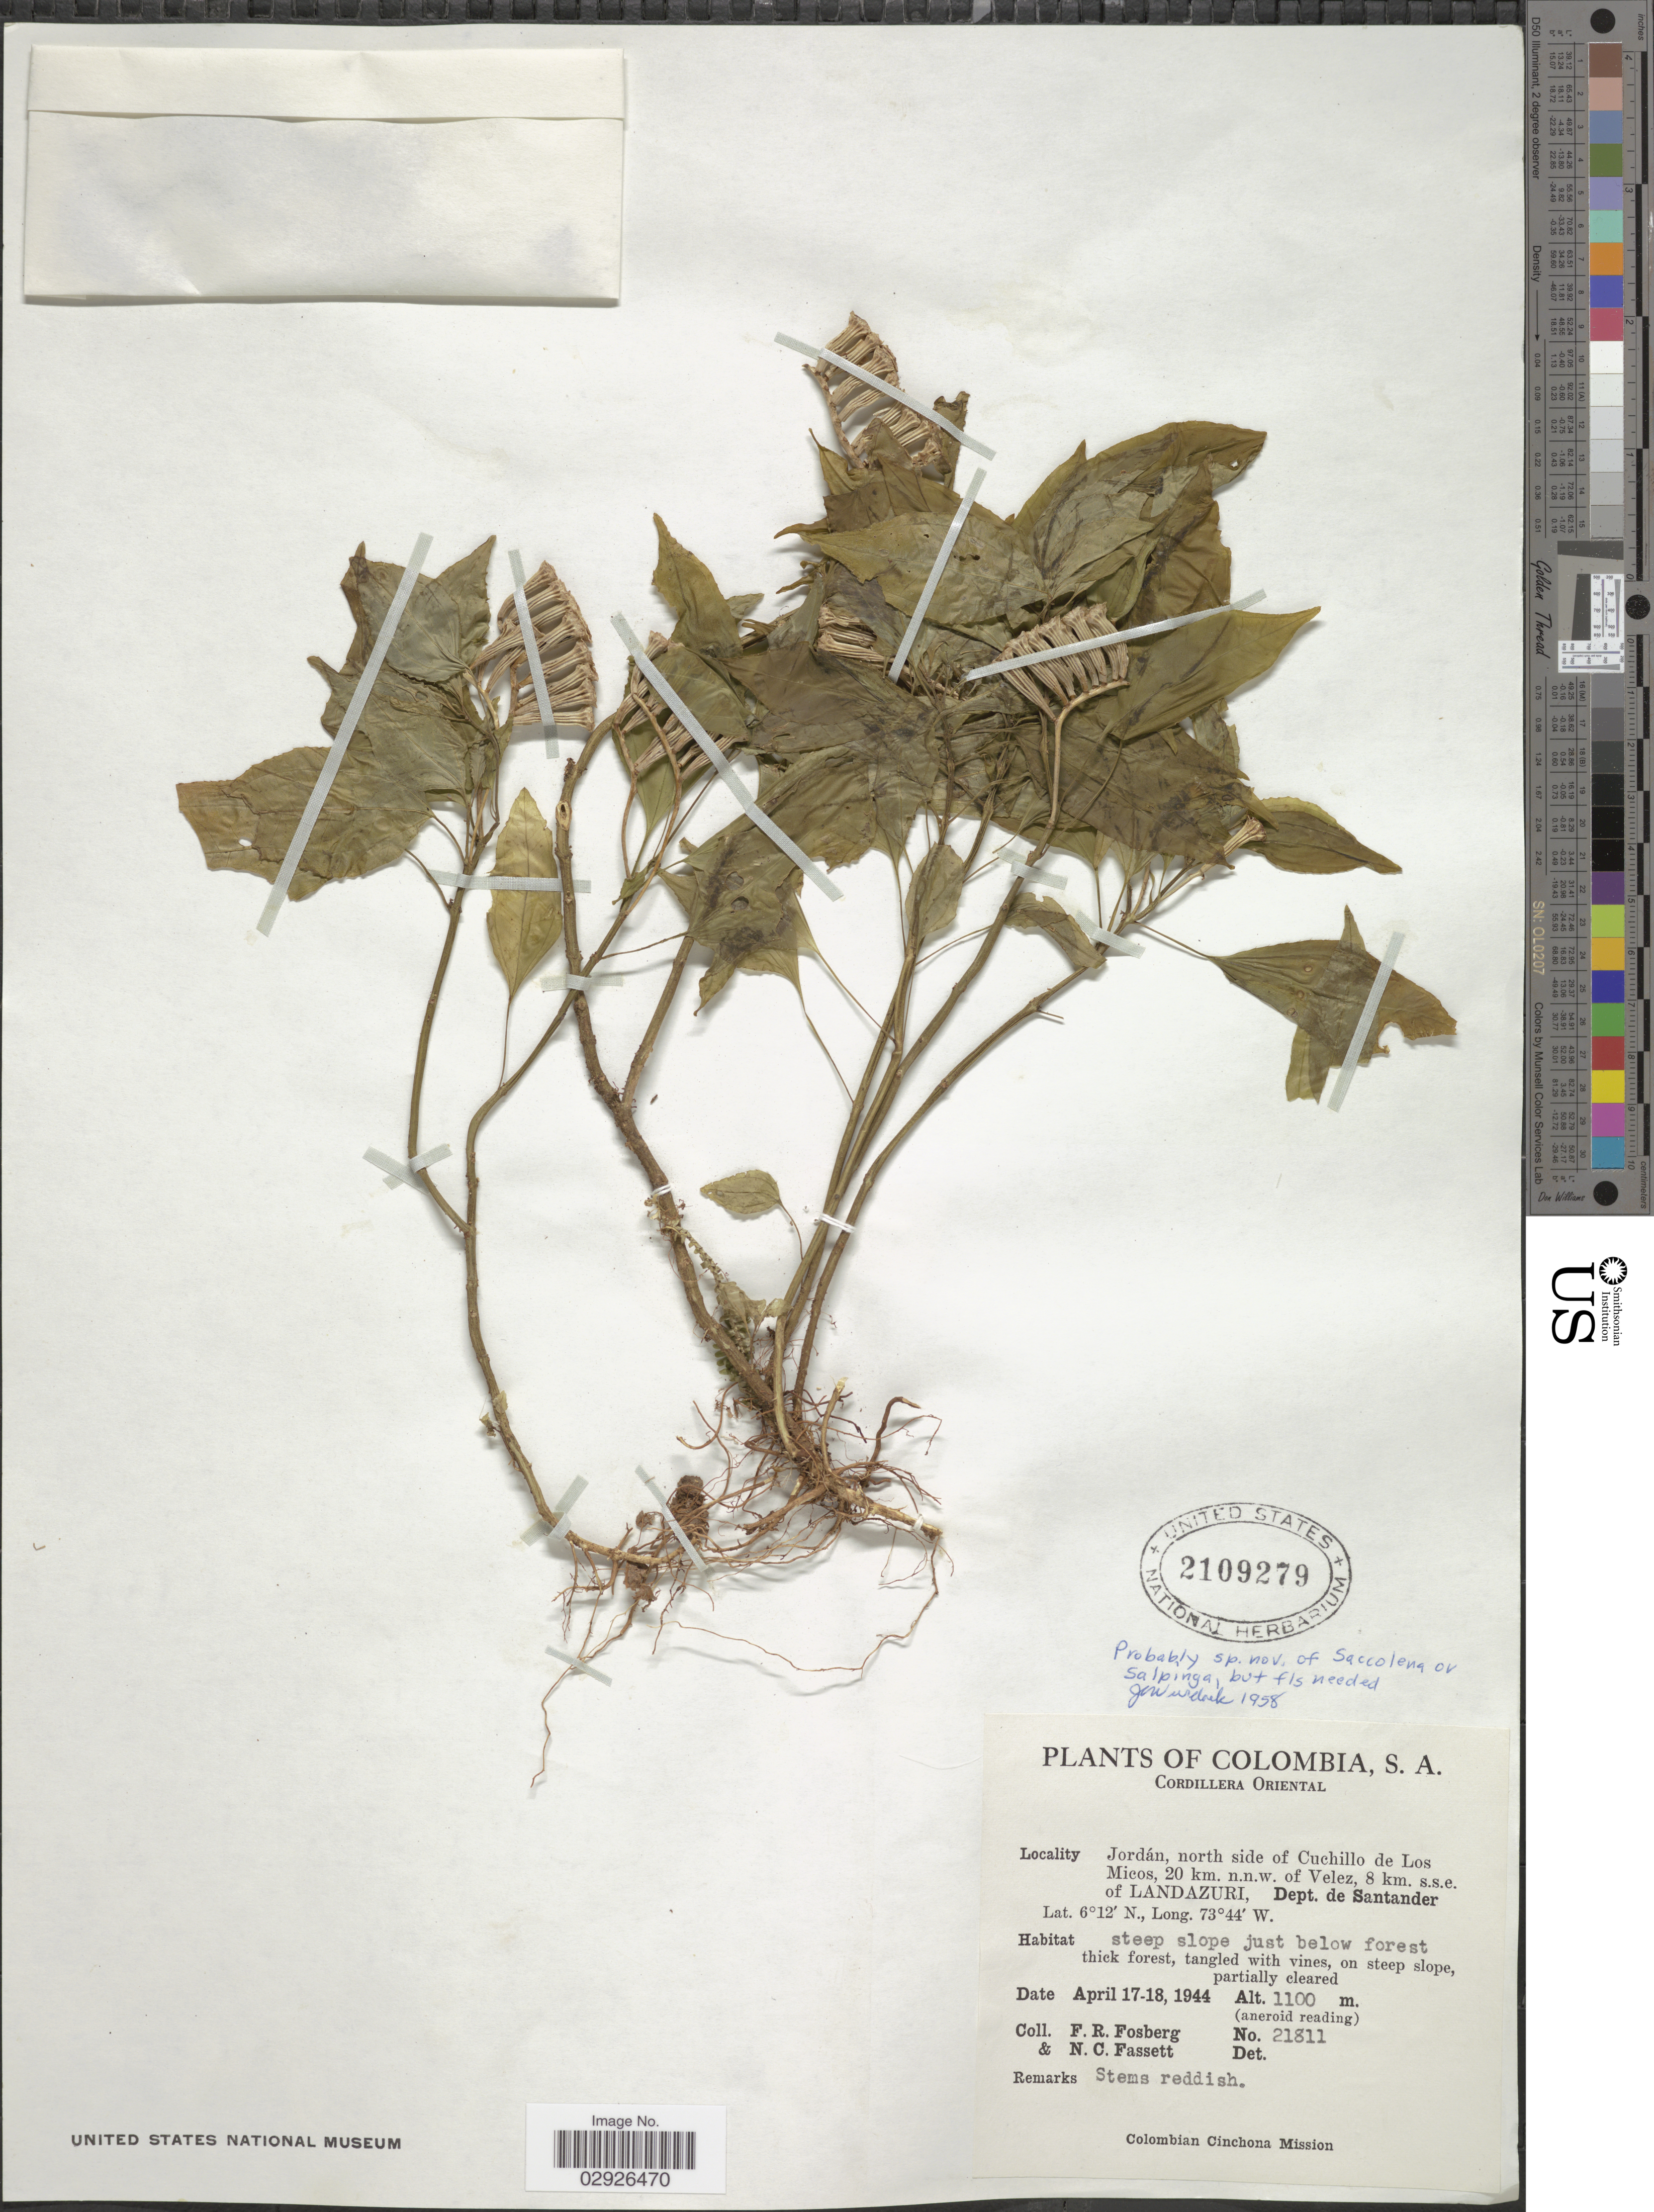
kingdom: Plantae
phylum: Tracheophyta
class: Magnoliopsida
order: Myrtales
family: Melastomataceae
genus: Salpinga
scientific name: Salpinga sp.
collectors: F. R. Fosberg & N. C. Fassett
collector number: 21811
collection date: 1944-04-17/1944-04-18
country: Colombia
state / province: Santander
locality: Cordillera Oriental. Jordán, north side of Cuchillo de Los Micos, 20 km. n.n.w. of Velez, 8 km. s.s.e. of Landaruzi, Dept. de Santander.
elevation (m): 1100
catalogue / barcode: US 2109279